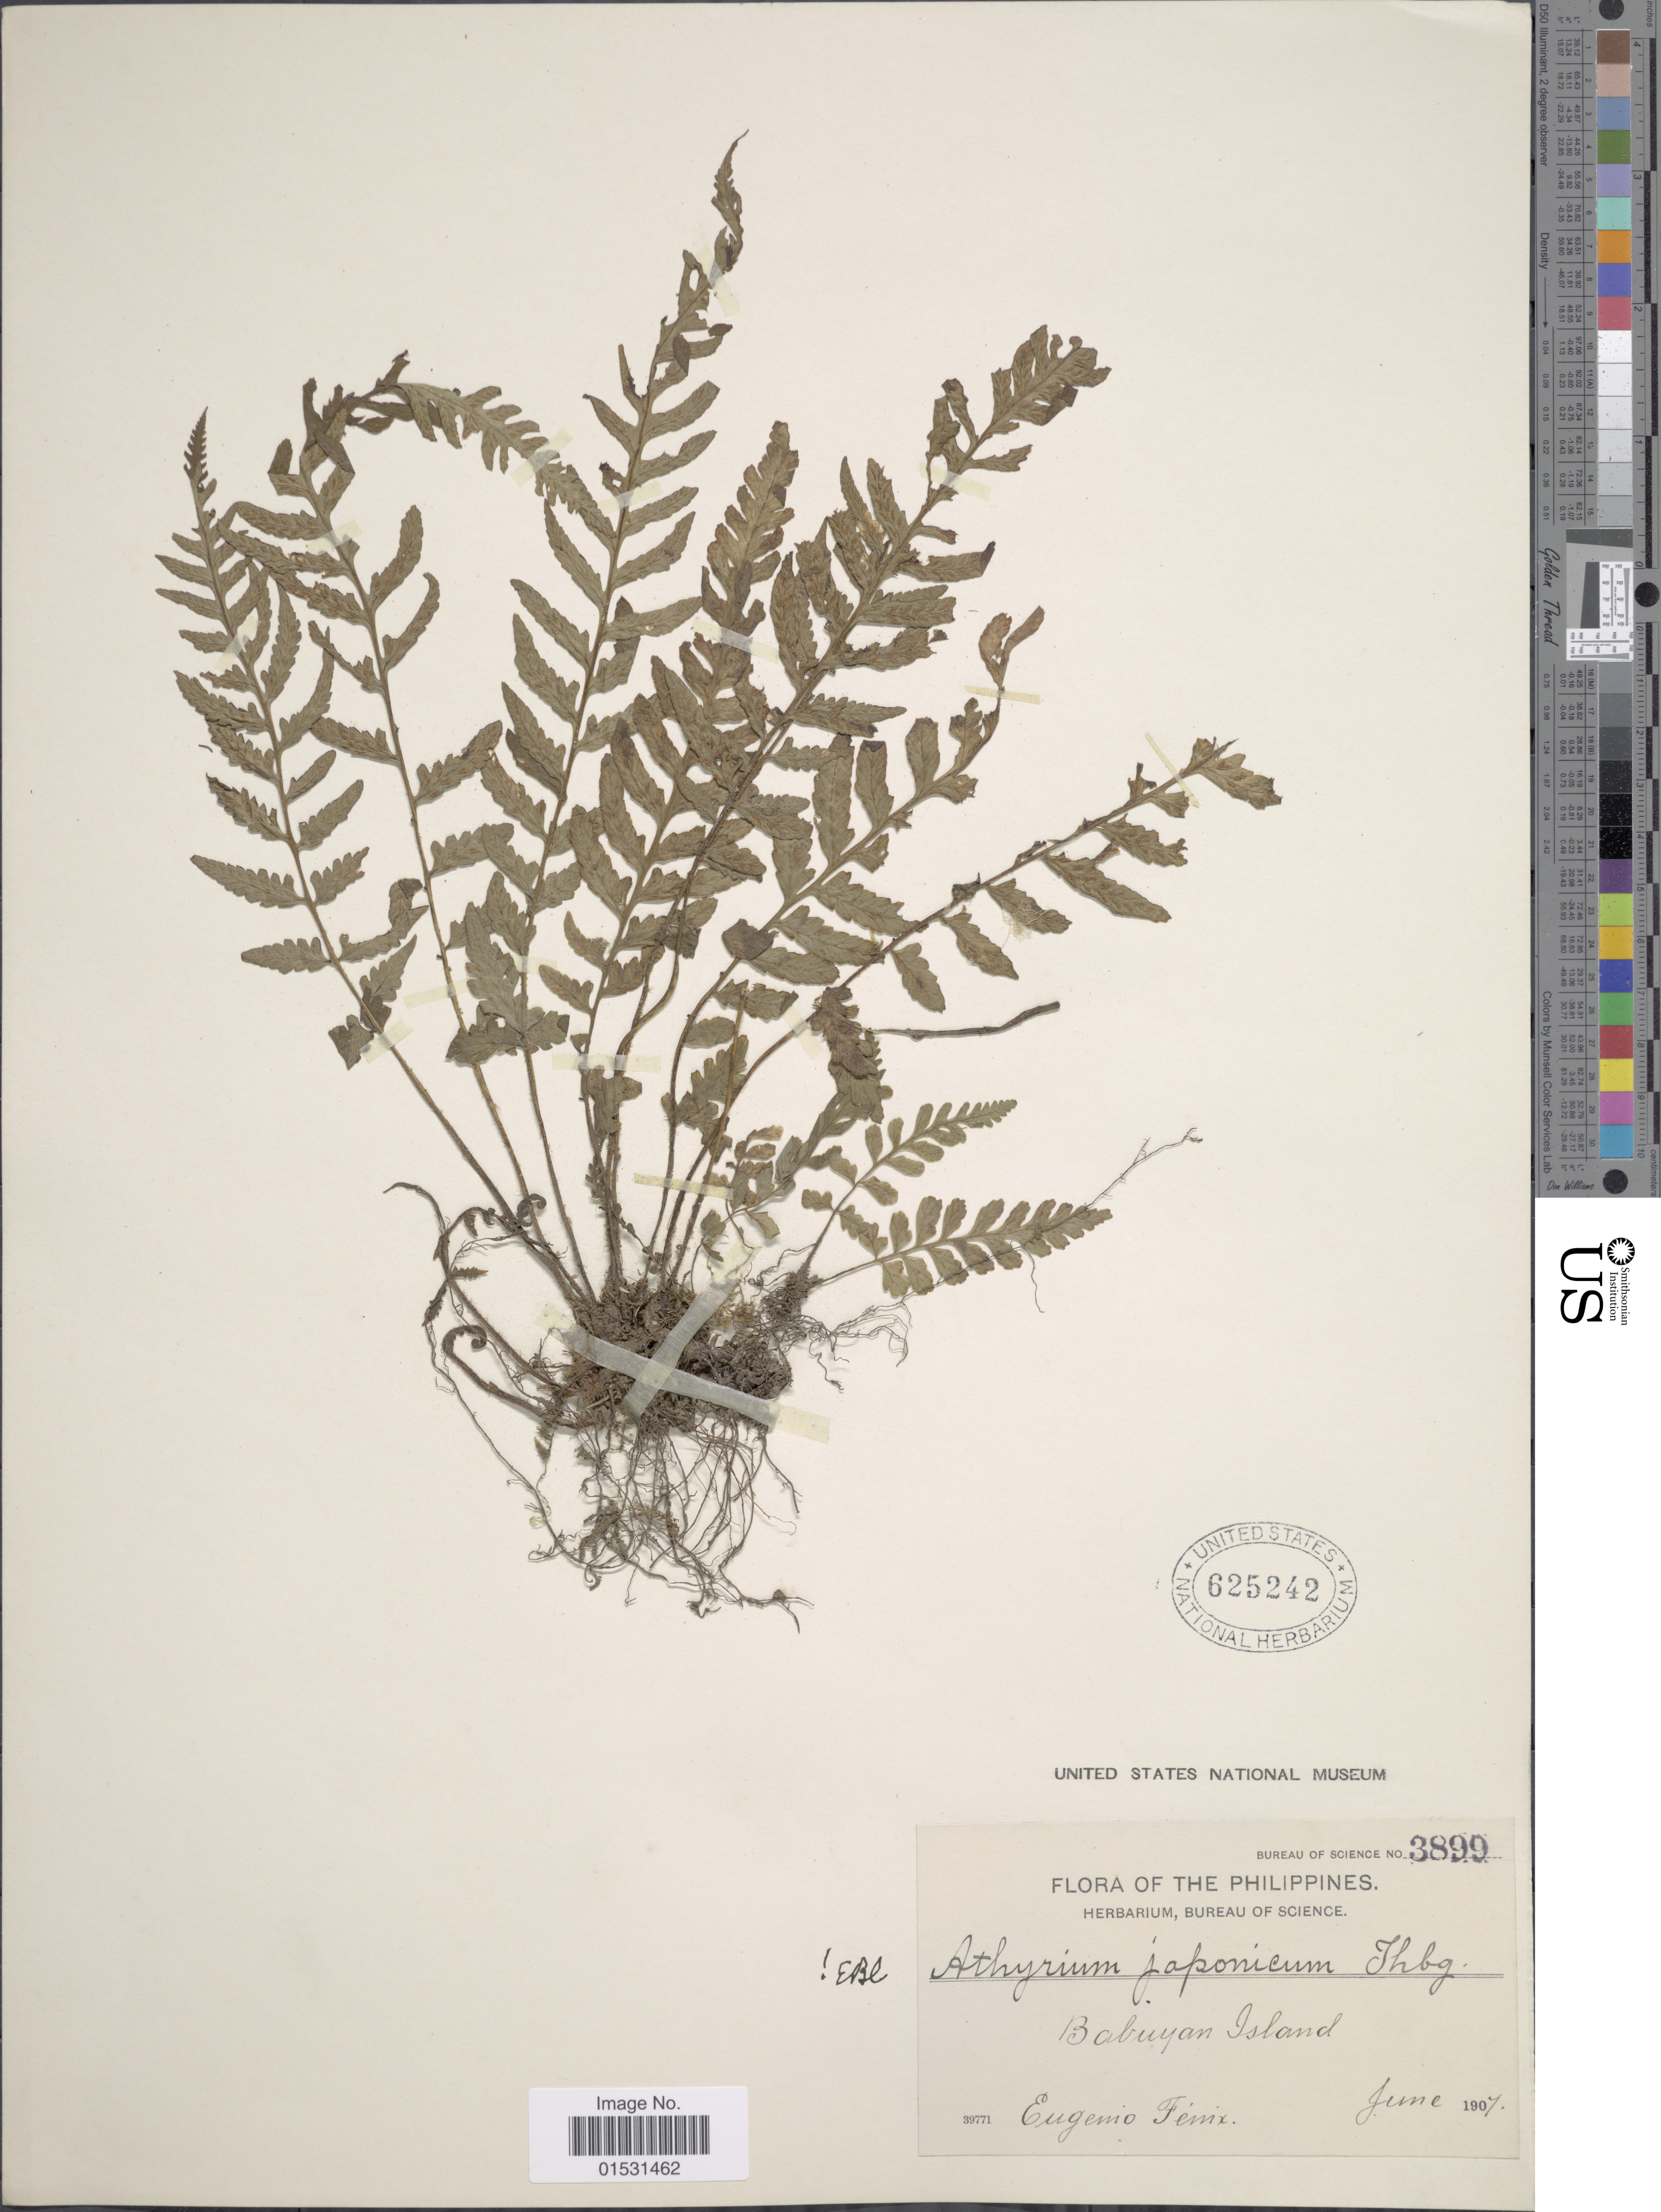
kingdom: Plantae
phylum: Tracheophyta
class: Polypodiopsida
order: Polypodiales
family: Athyriaceae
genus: Athyrium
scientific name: Athyrium japonicum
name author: (Thunb.) Copel.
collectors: E. Fénix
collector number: Bureau of Science 3899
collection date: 1907-06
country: Philippines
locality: Babuyan Island.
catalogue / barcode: US 625242